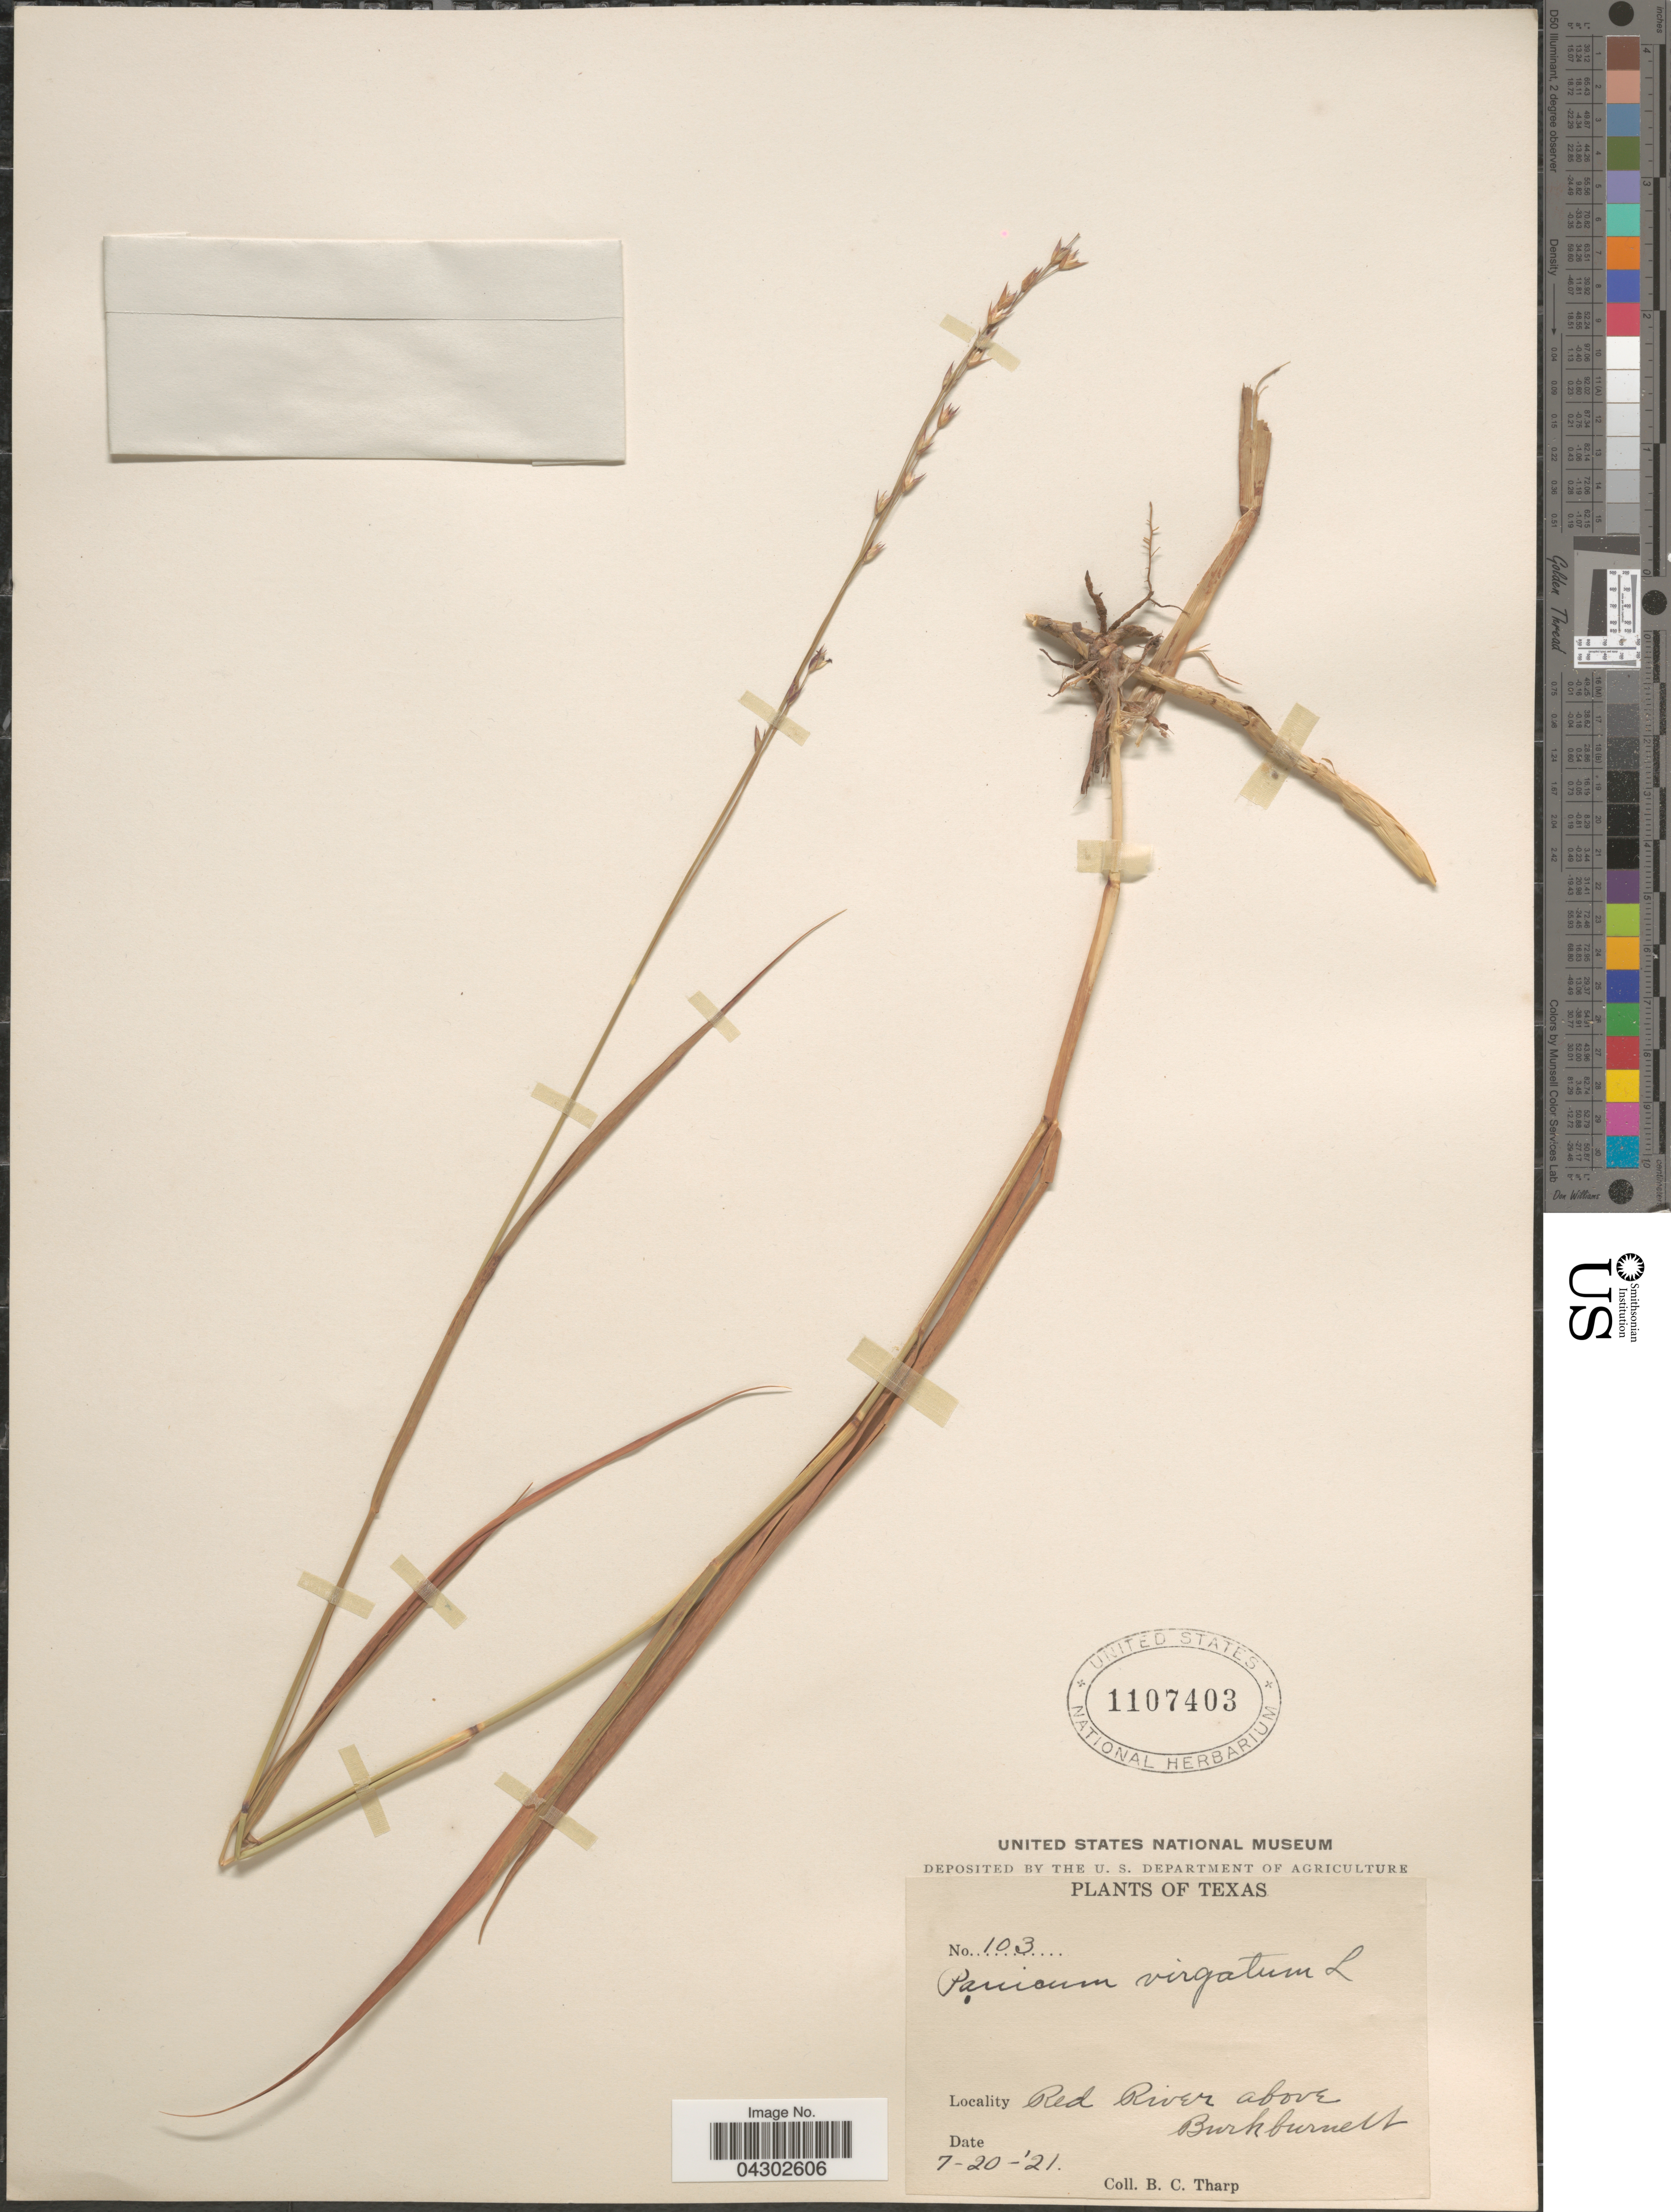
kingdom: Plantae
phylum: Tracheophyta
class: Liliopsida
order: Poales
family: Poaceae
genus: Panicum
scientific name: Panicum virgatum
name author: L.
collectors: B. C. Tharp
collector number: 103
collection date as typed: Transcribed d/m/y: 20/7/21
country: United States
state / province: Texas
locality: Red River above Burk burnett.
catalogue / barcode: US 1107403